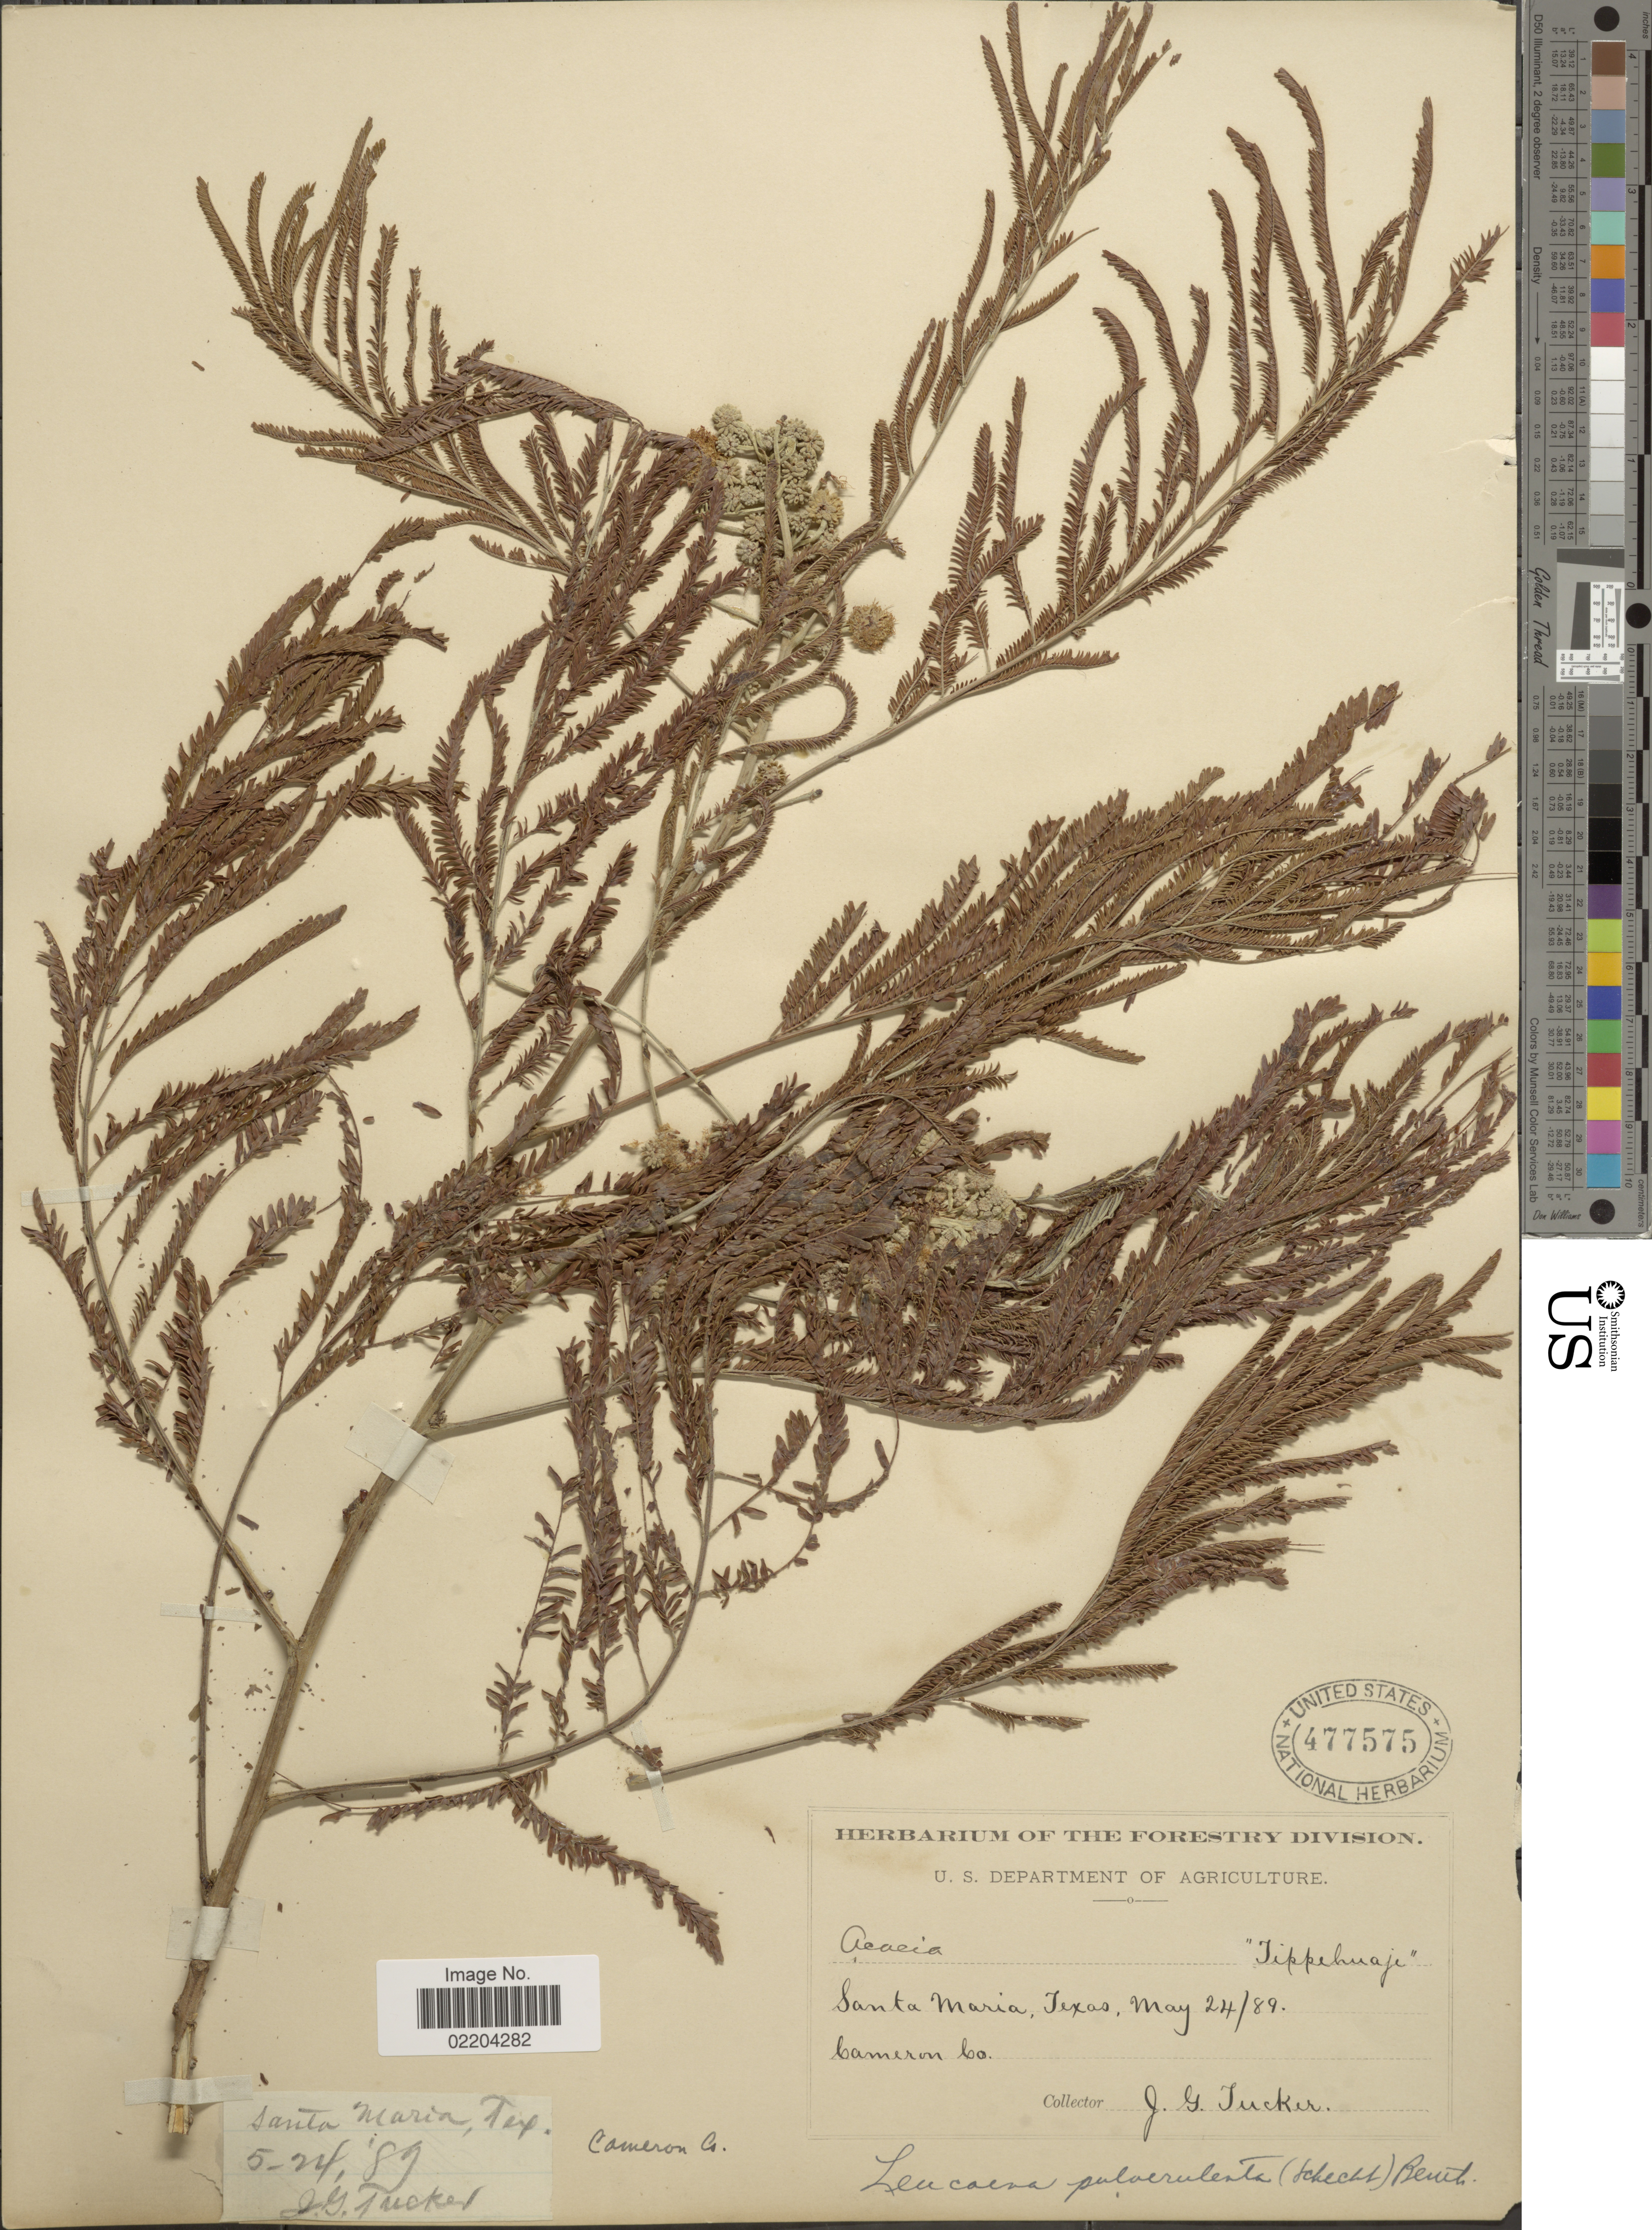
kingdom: Plantae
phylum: Tracheophyta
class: Magnoliopsida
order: Fabales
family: Fabaceae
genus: Leucaena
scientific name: Leucaena pulverulenta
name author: (Schltdl.) Benth.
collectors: J. G. Tucker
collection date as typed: Transcribed d/m/y: 24/5/89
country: United States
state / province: Texas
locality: Santa Maria. Texas. Cameron Co.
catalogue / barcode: US 477575